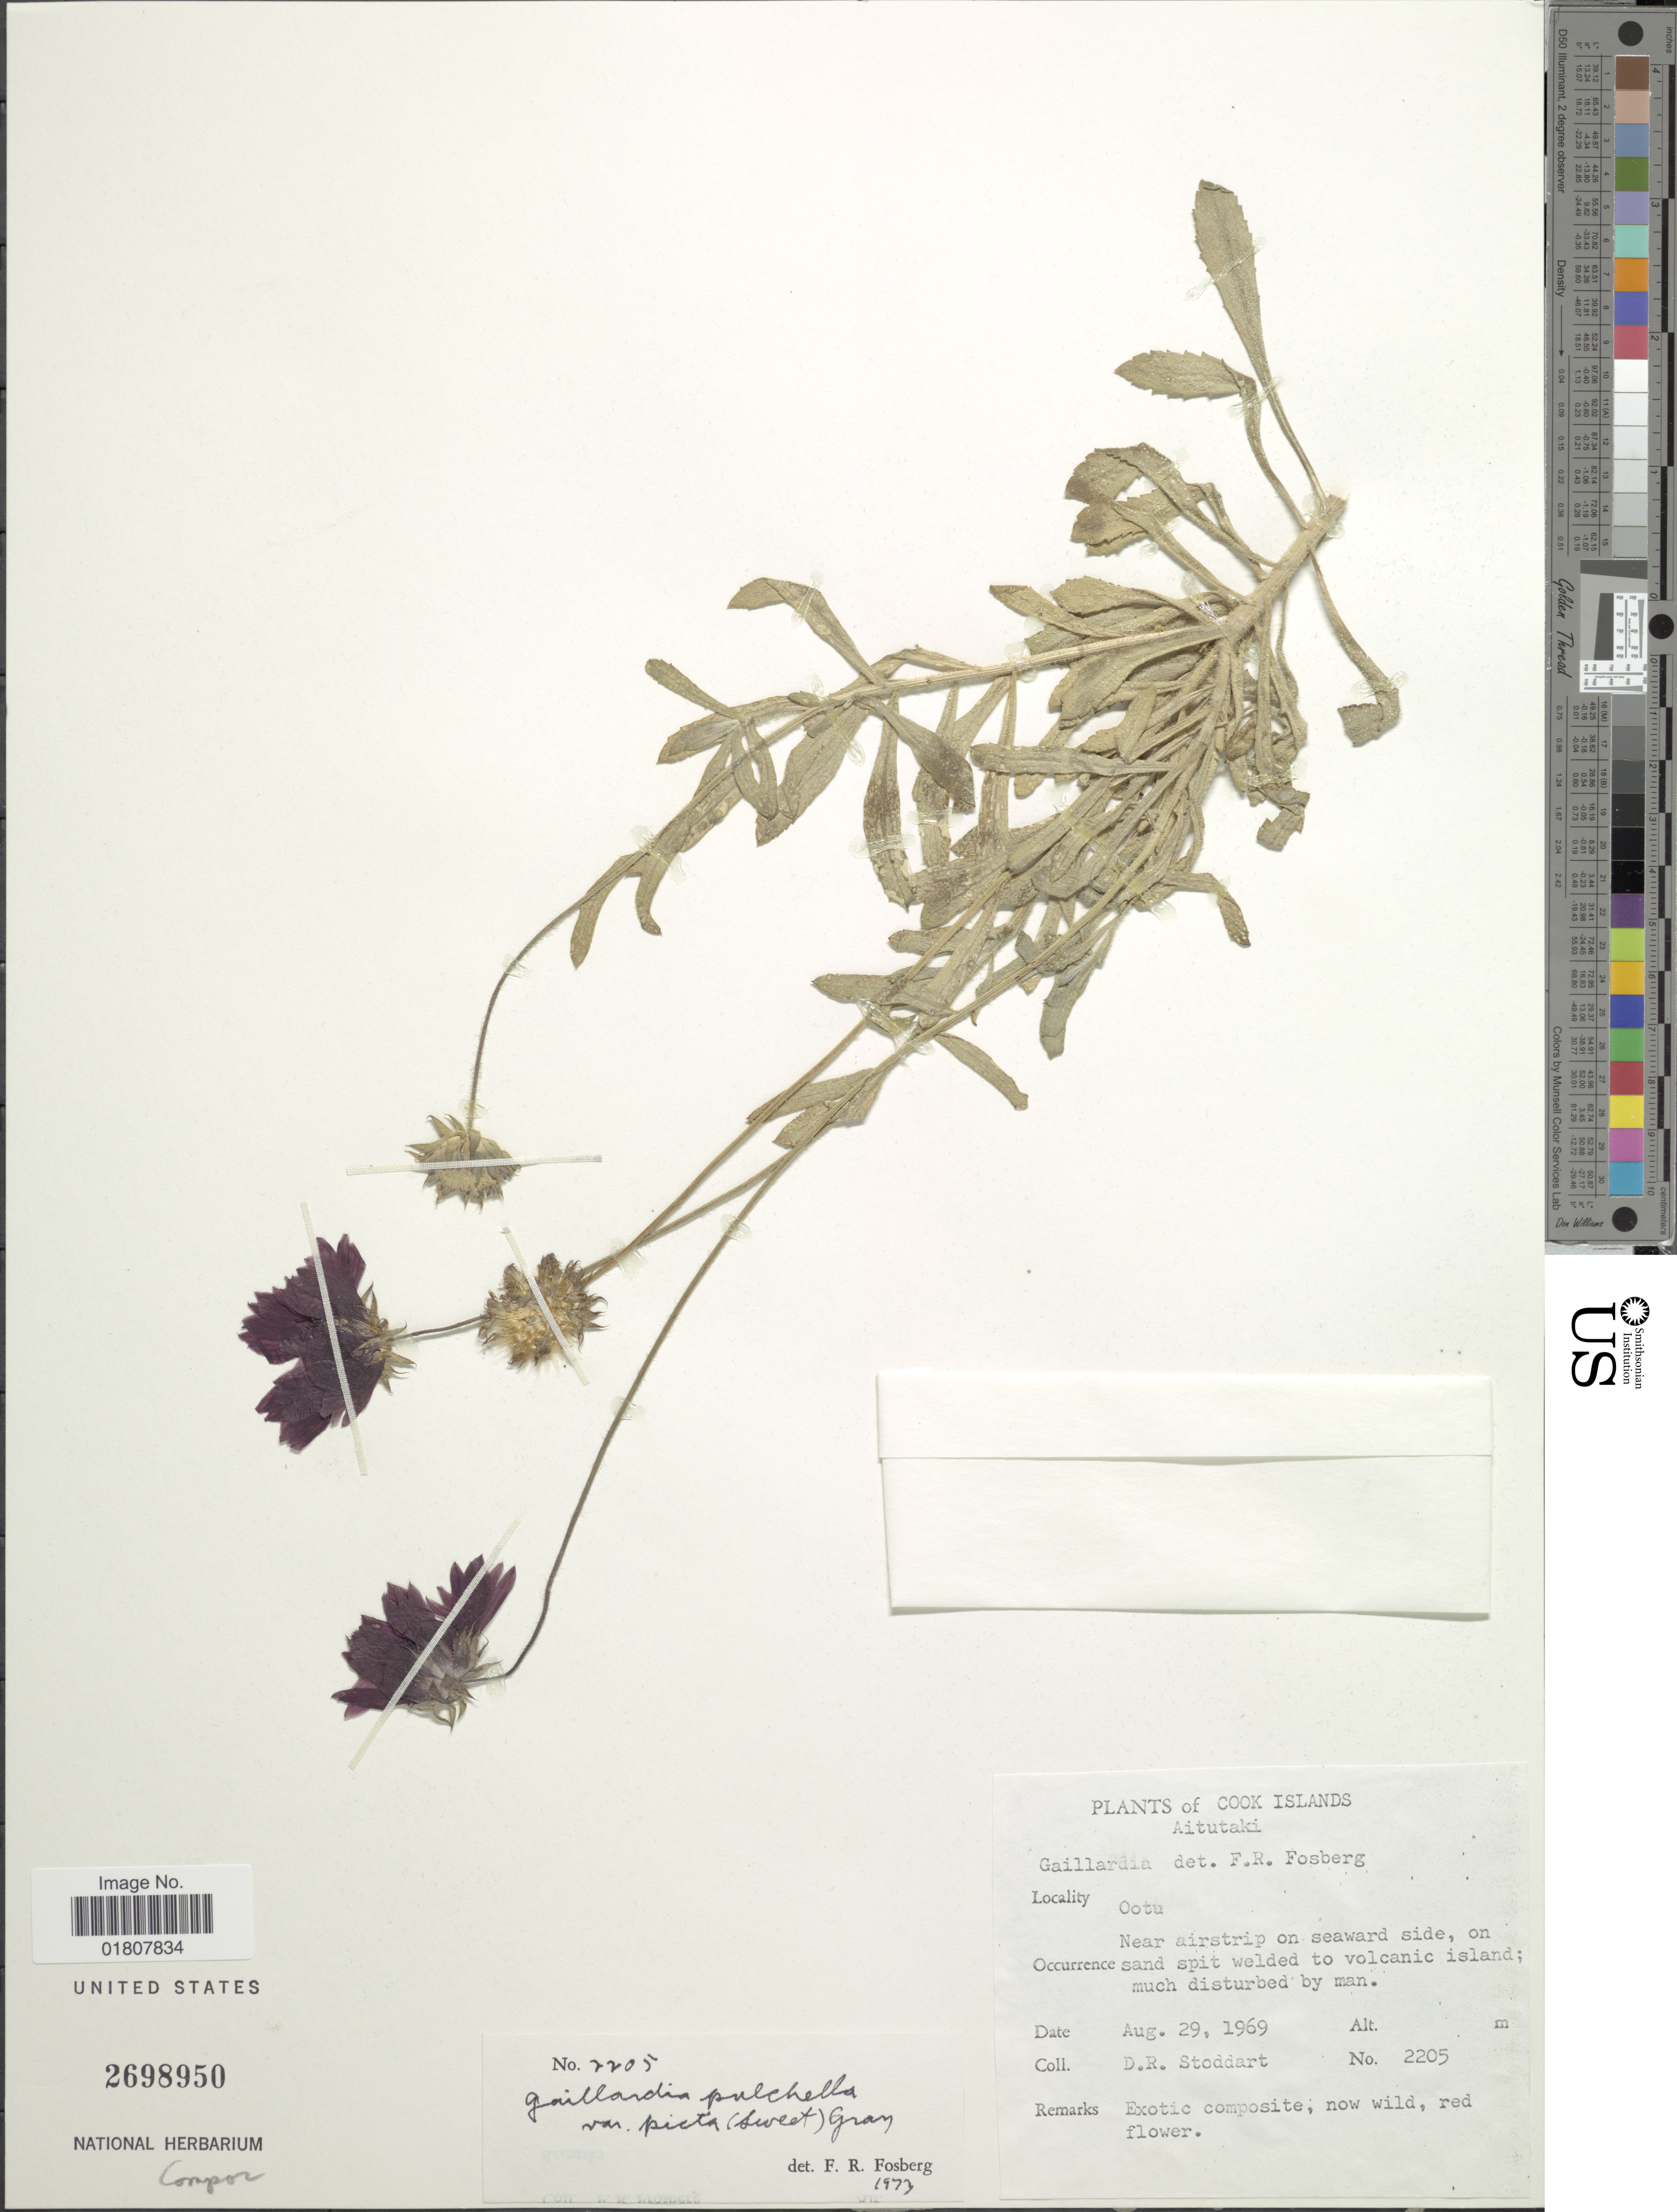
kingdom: Plantae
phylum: Tracheophyta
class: Magnoliopsida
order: Asterales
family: Asteraceae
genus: Gaillardia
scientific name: Gaillardia pulchella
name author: Foug.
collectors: D. R. Stoddart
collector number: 2205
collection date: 1969-08-29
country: Cook Islands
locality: Aitutaki, Ootu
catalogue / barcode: US 2698950